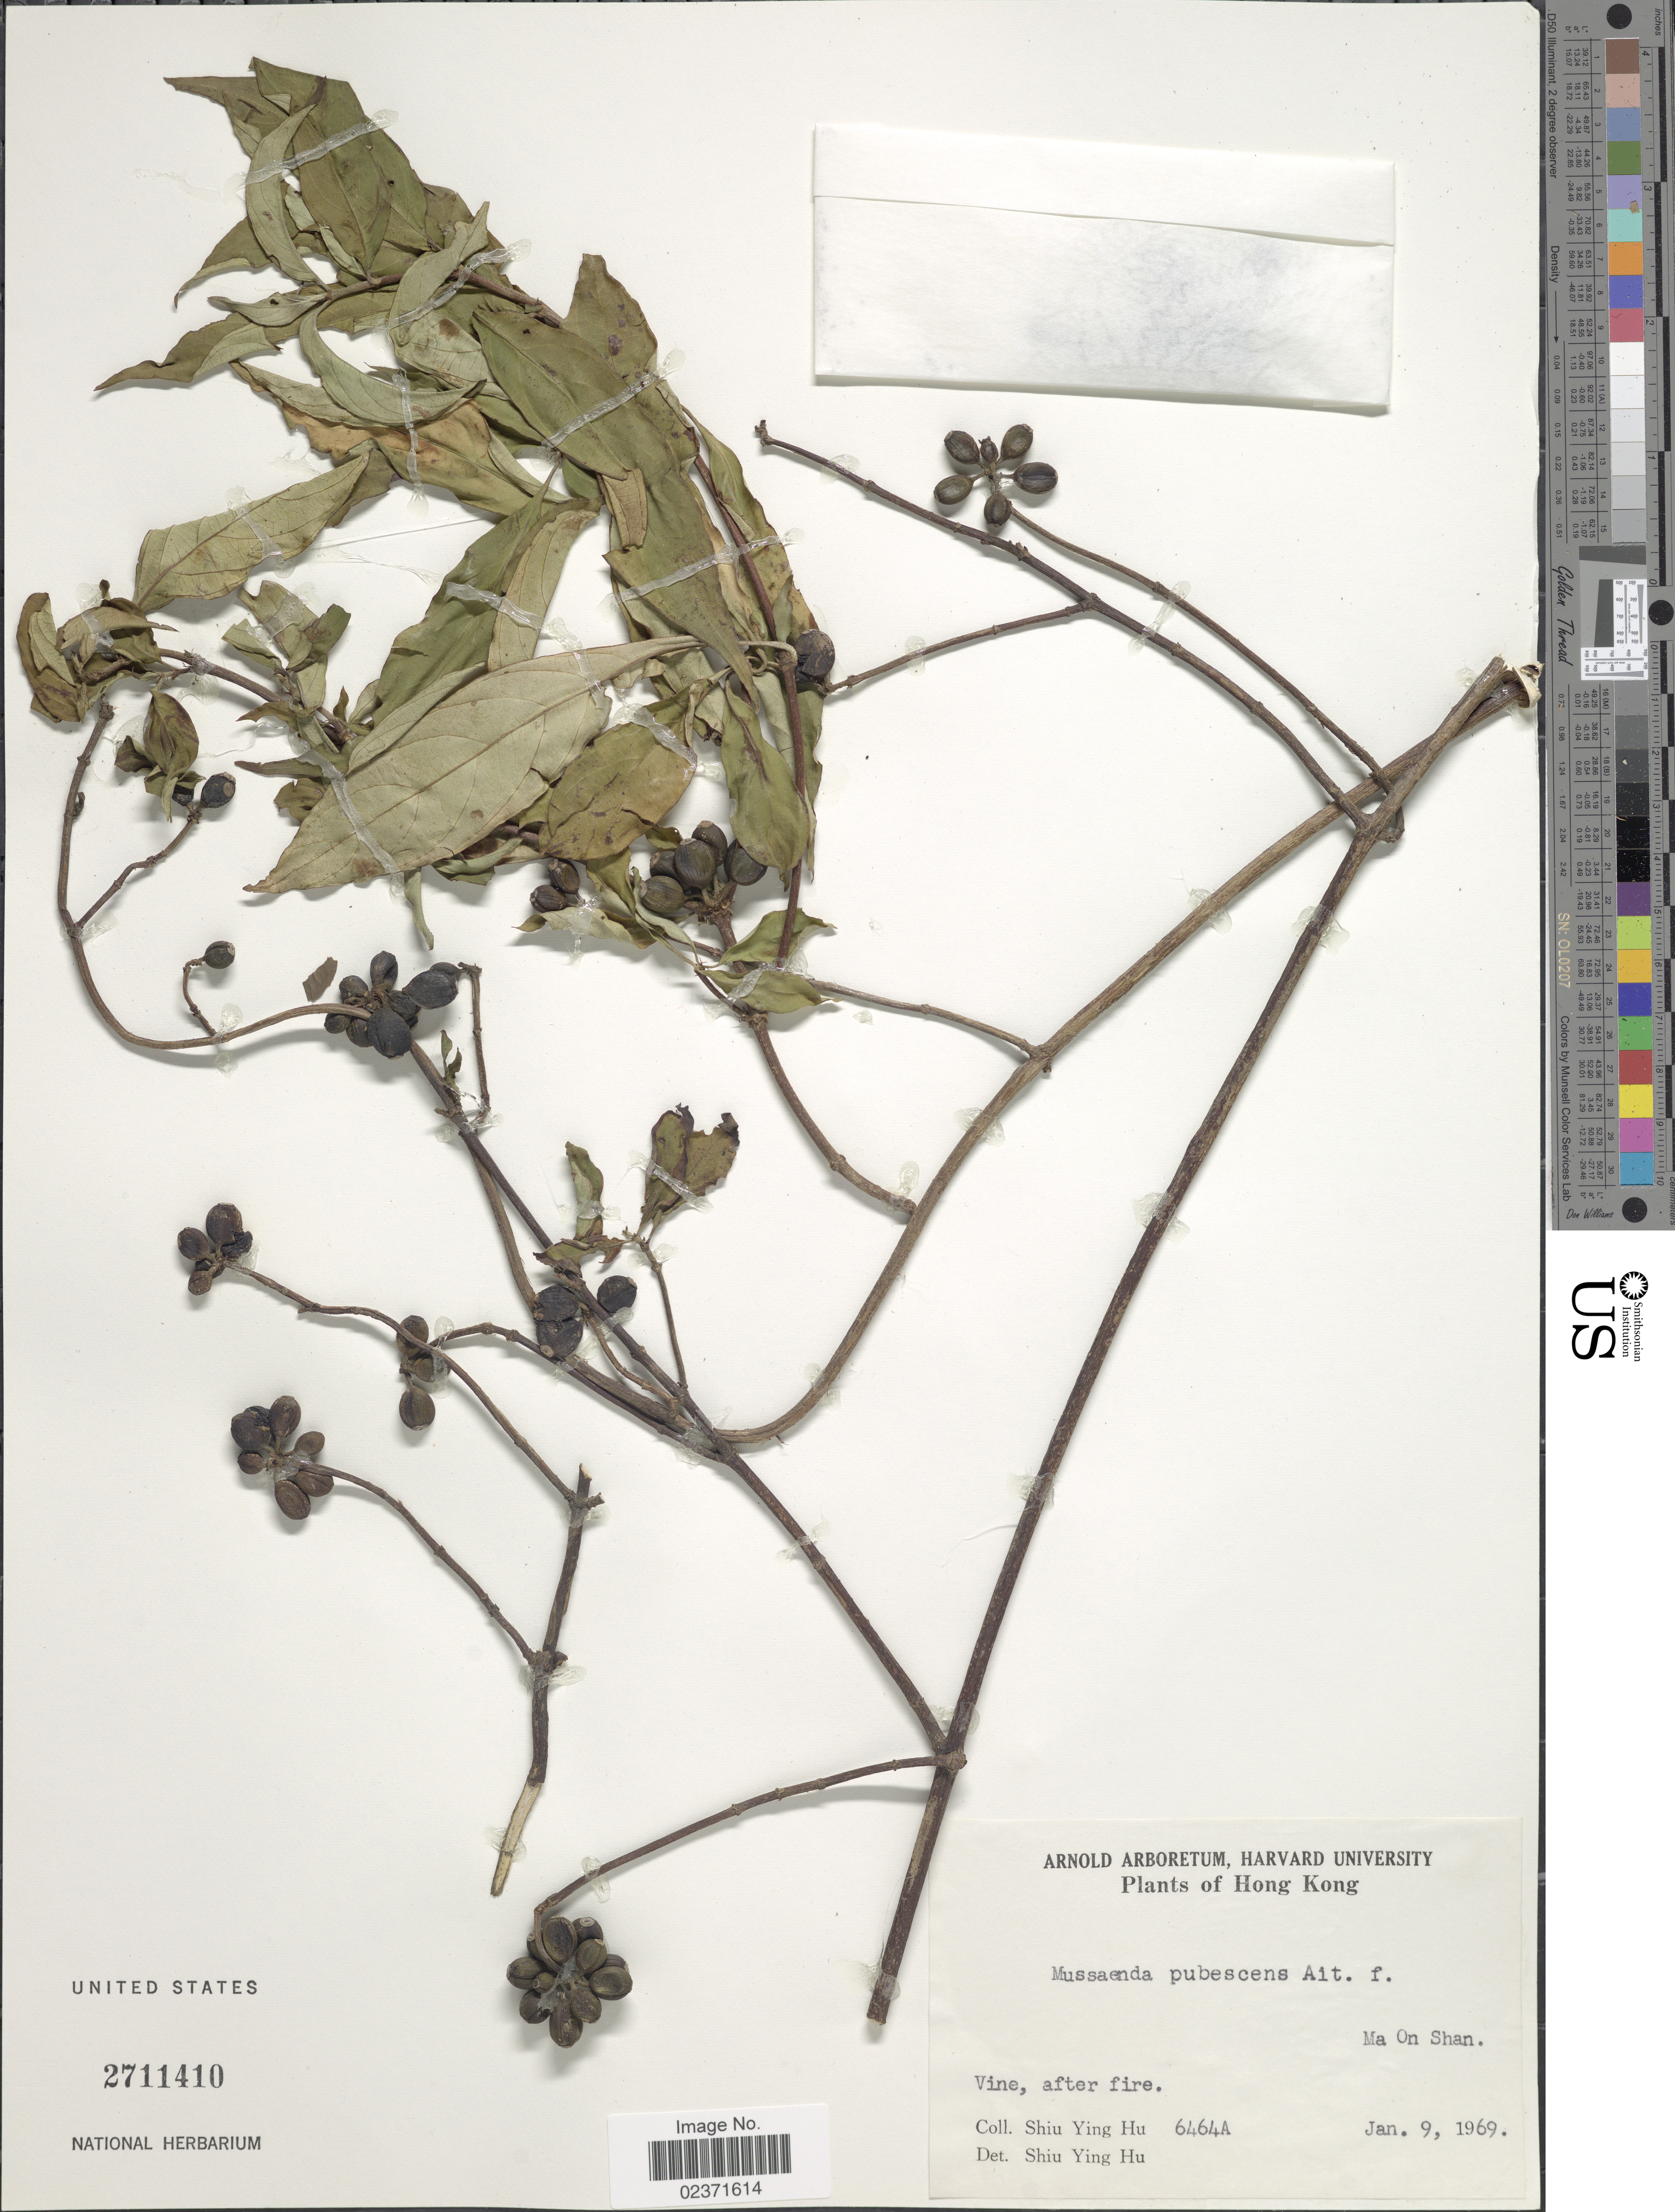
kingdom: Plantae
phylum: Tracheophyta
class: Magnoliopsida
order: Gentianales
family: Rubiaceae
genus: Mussaenda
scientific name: Mussaenda pubescens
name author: W.T. Aiton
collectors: S. Y. Hu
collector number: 6464A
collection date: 1969-01-09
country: China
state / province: Hong Kong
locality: Ma On Shan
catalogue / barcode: US 2711410